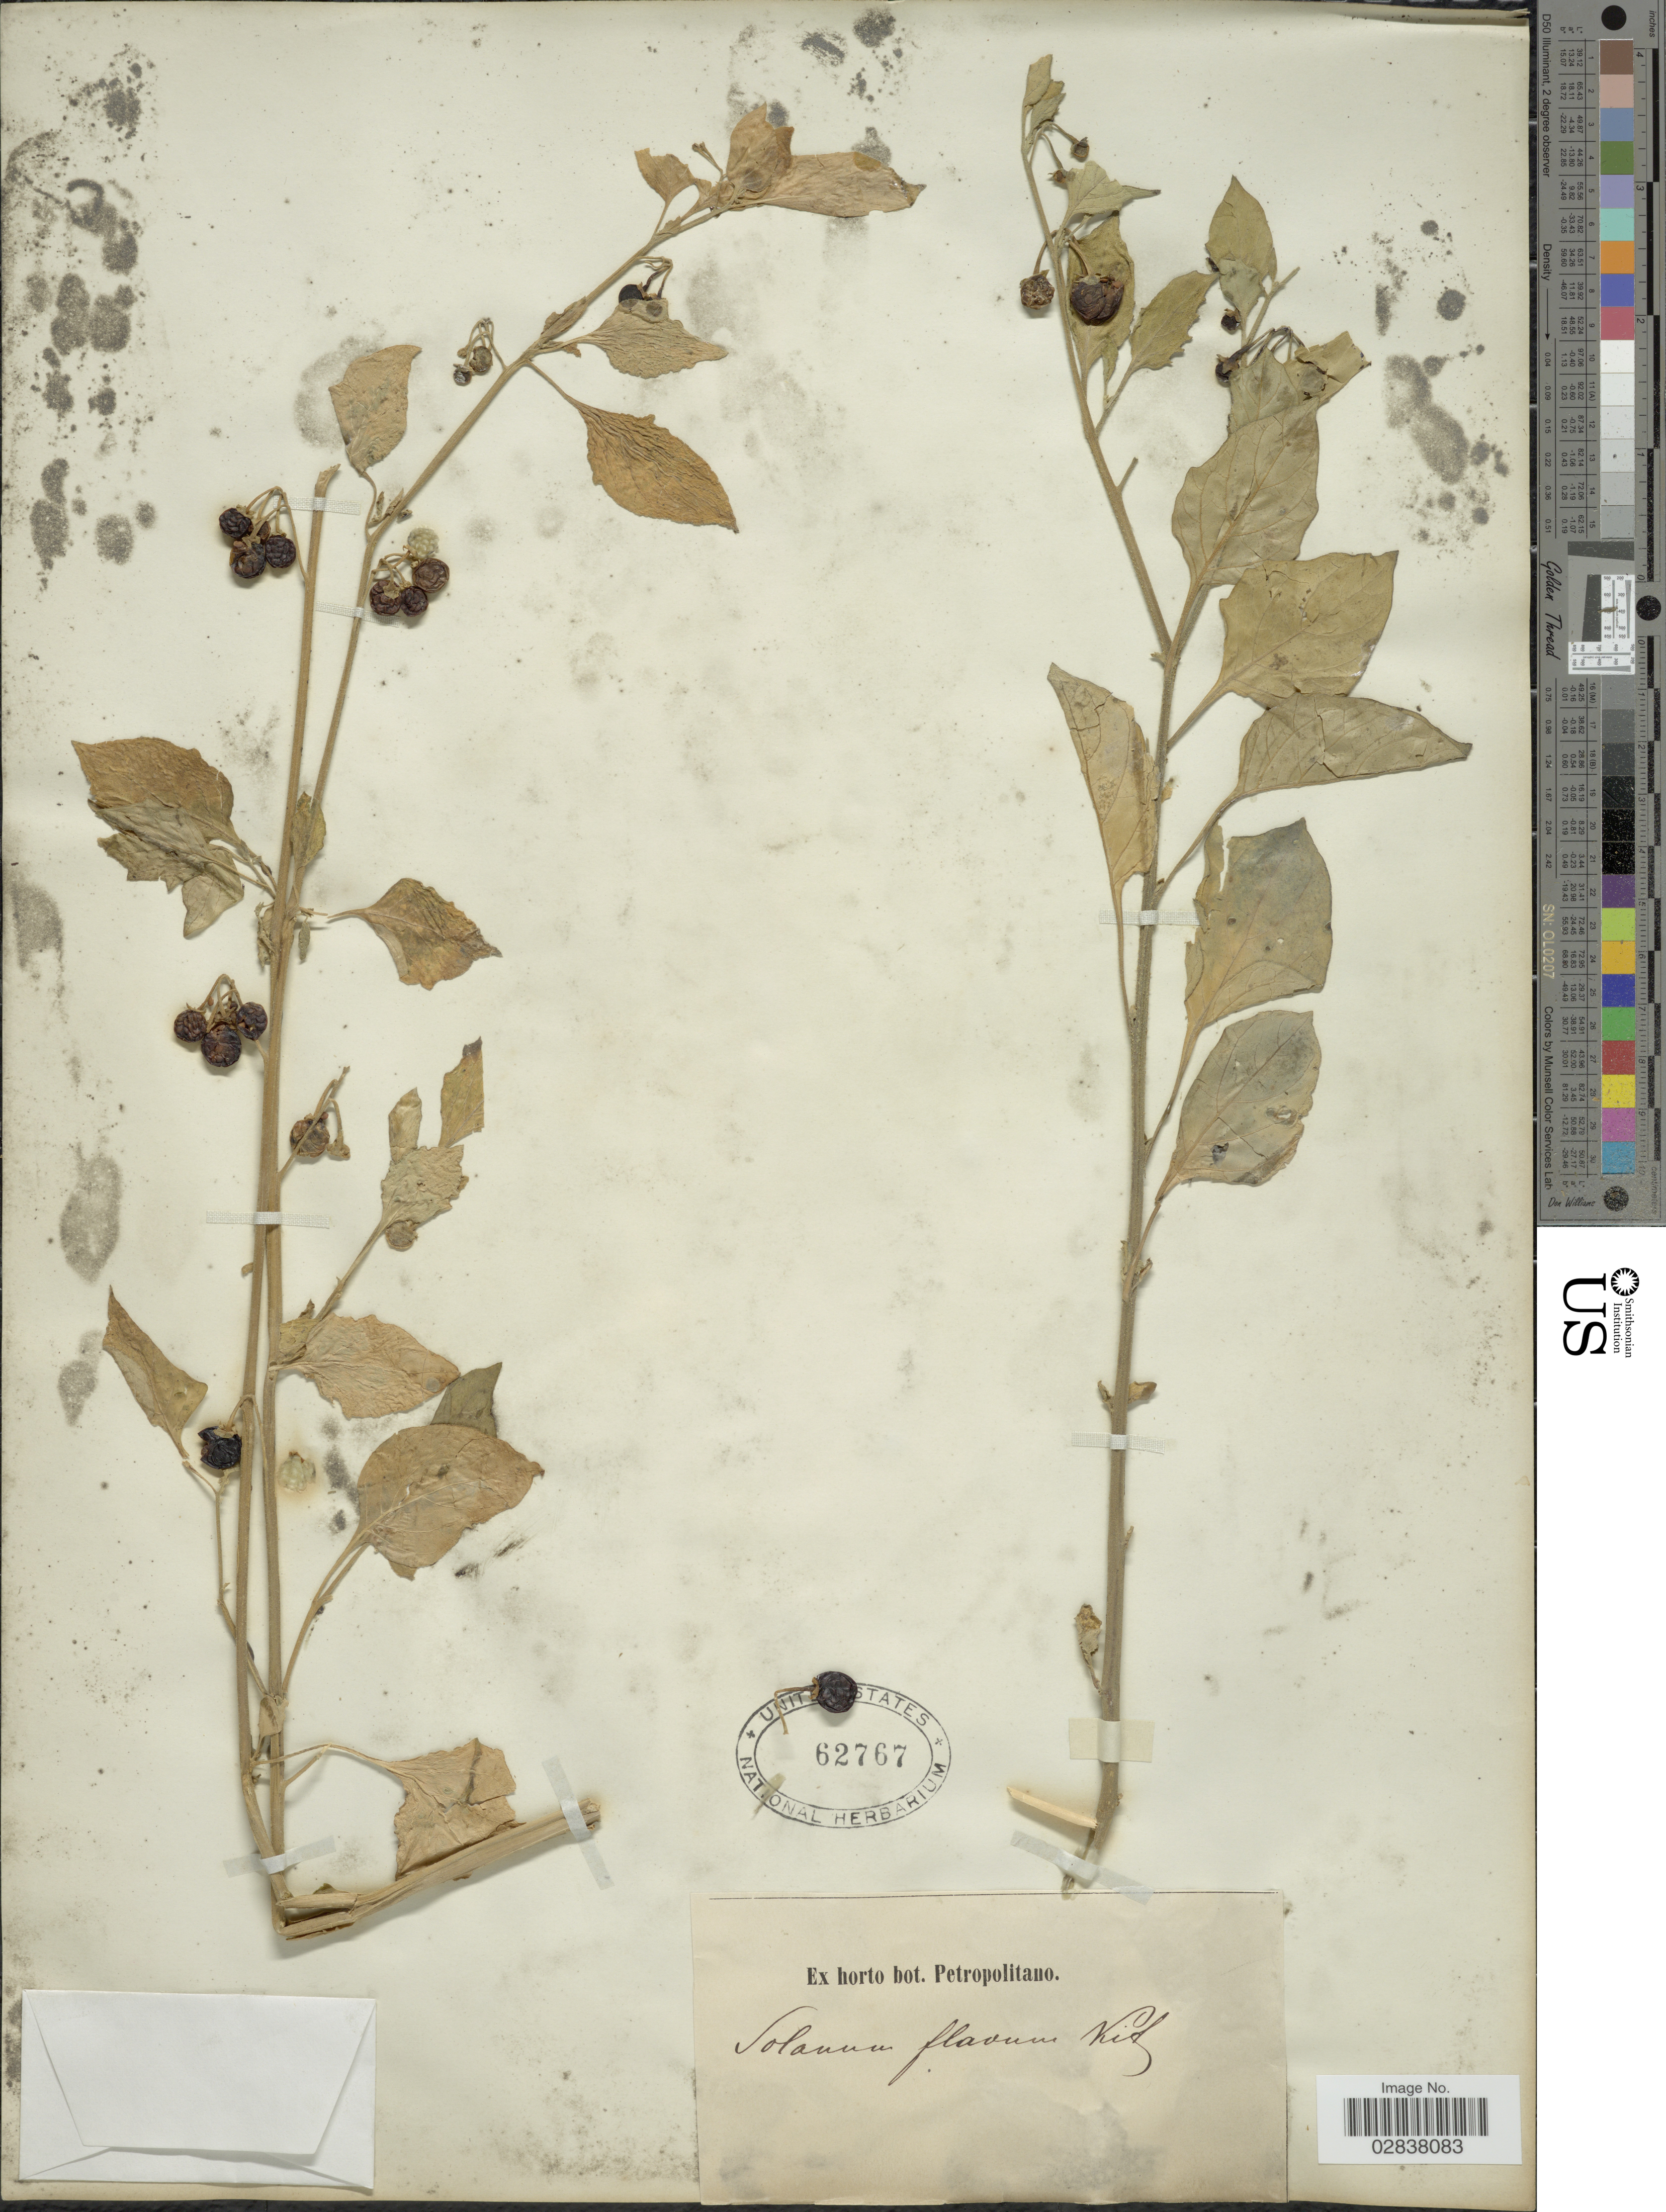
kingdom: Plantae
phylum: Tracheophyta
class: Magnoliopsida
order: Solanales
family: Solanaceae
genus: Solanum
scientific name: Solanum flavum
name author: Kit.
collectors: ex Horto Bot. Petropolitano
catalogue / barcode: US 62767